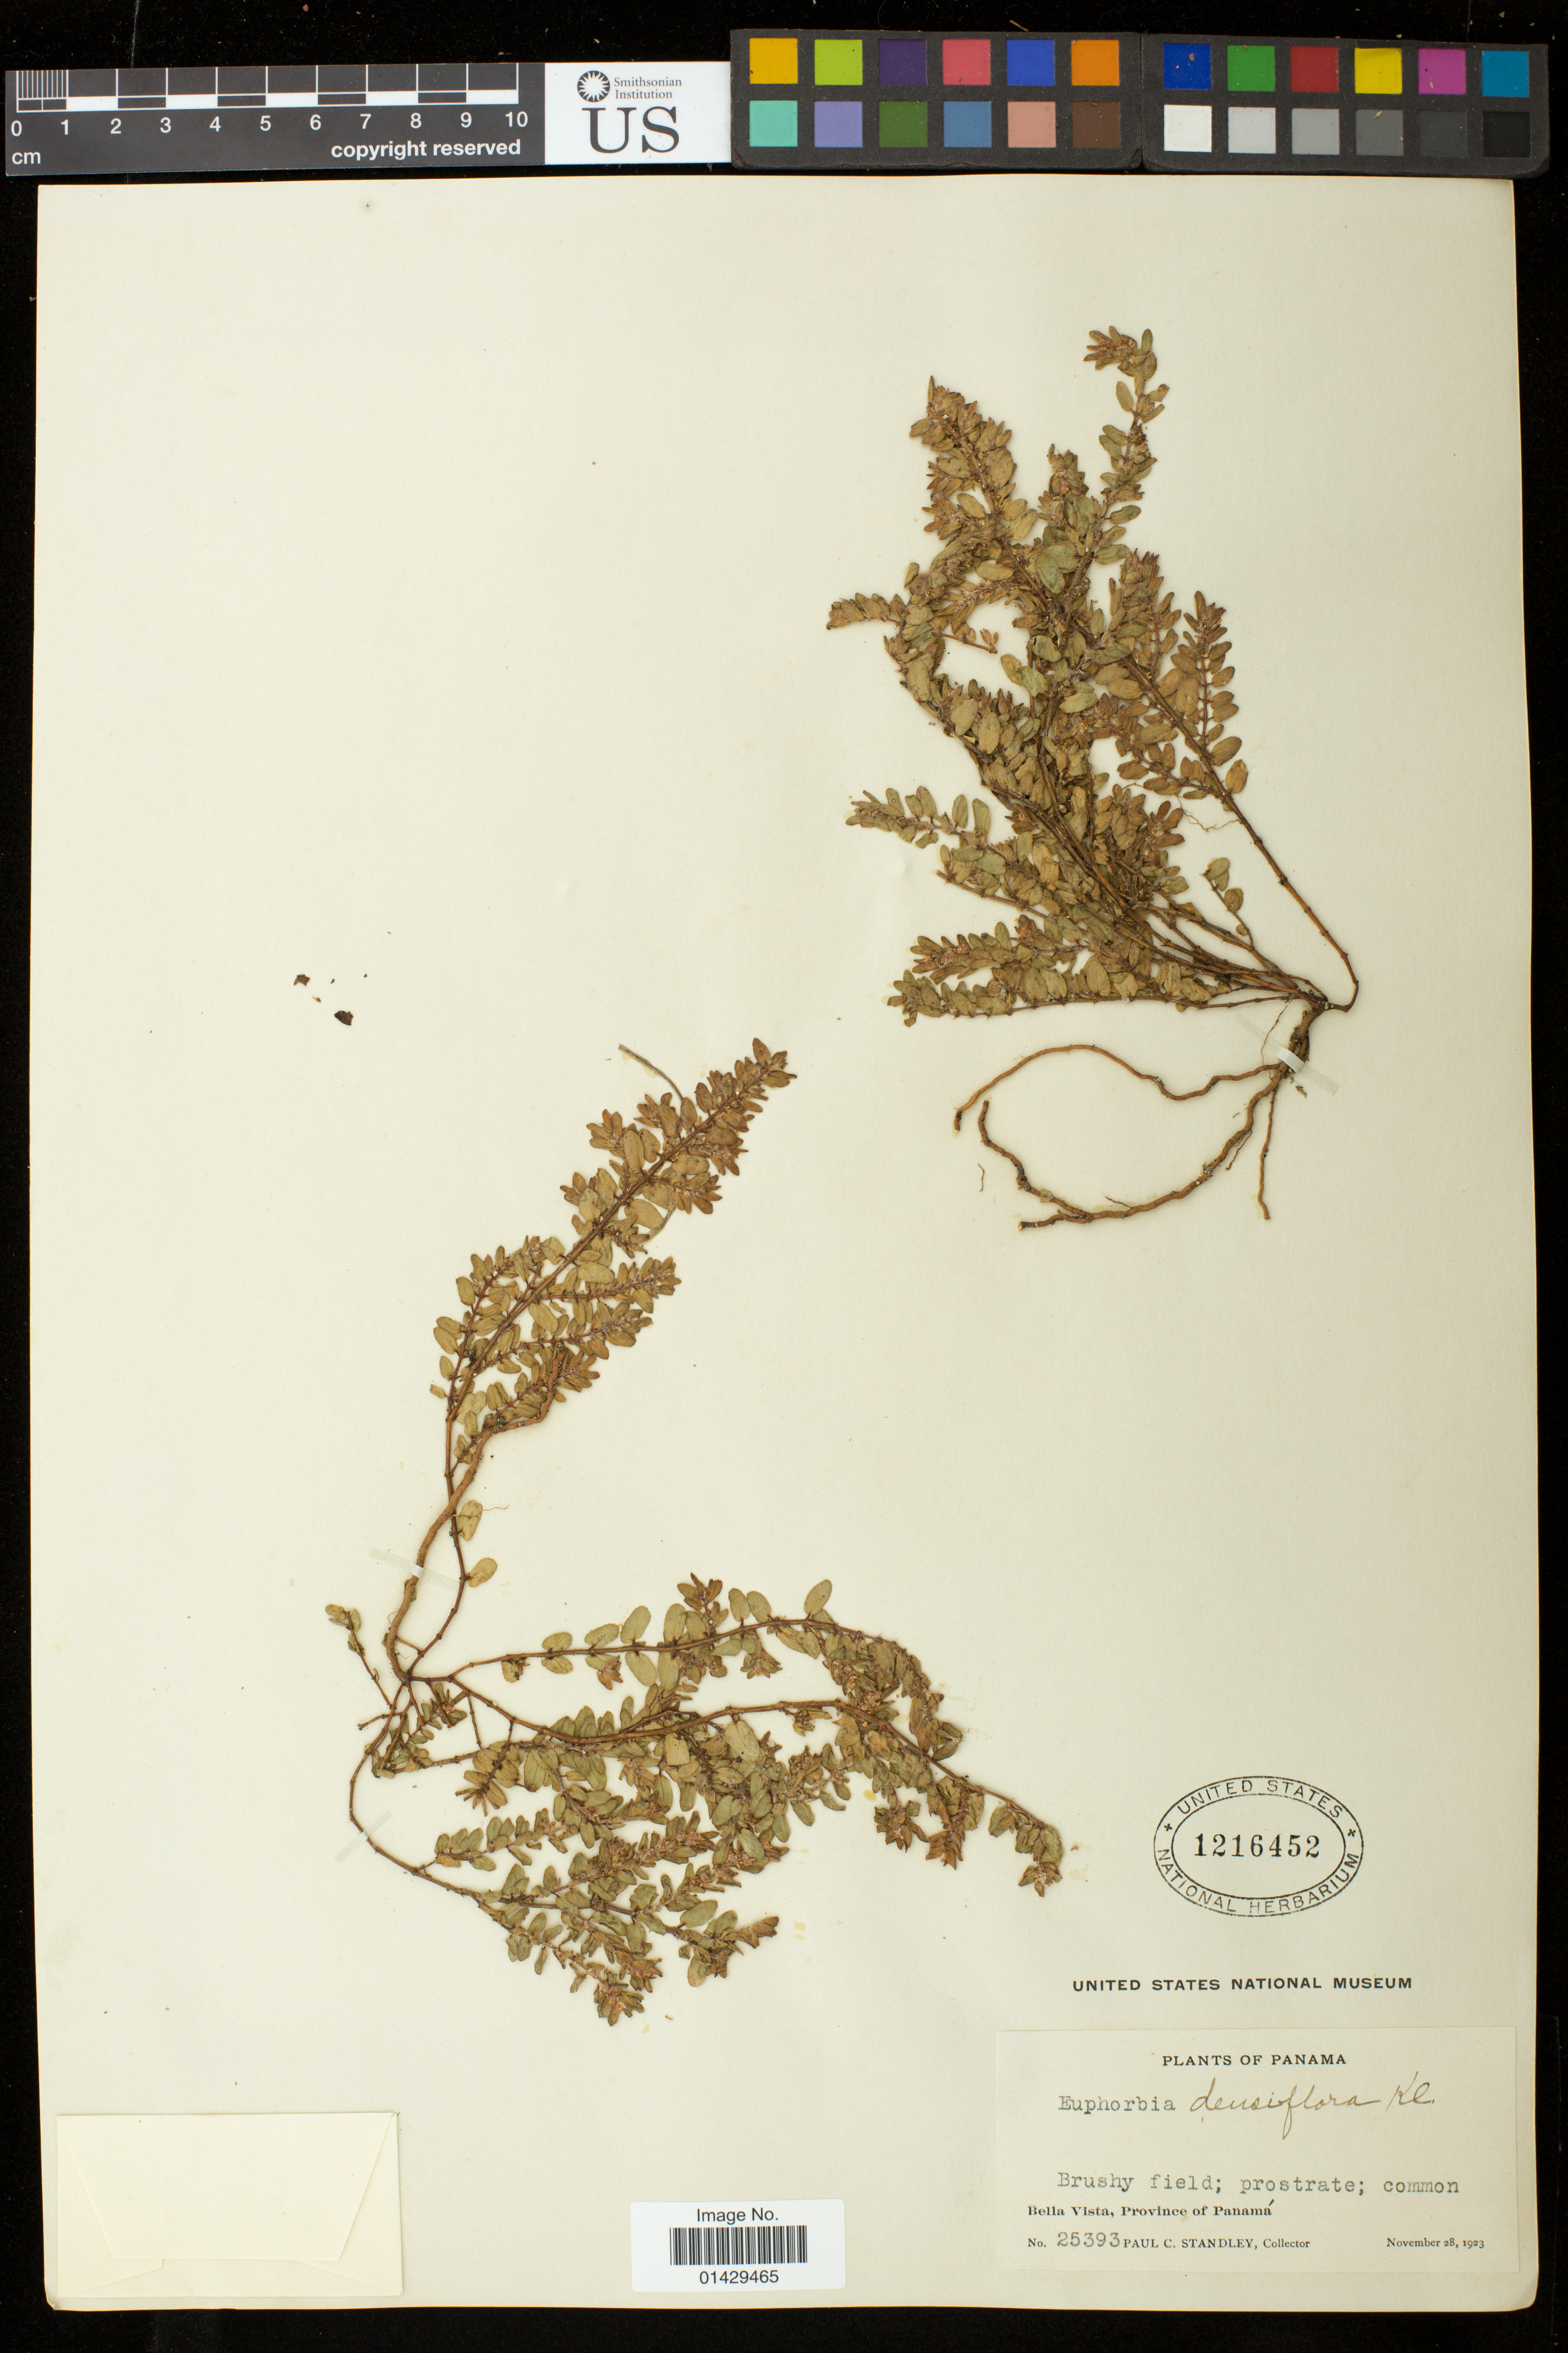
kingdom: Plantae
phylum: Tracheophyta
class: Magnoliopsida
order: Malpighiales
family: Euphorbiaceae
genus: Euphorbia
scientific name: Euphorbia densiflora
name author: (Klotzsch & Garcke) Klotzsch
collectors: P. C. Standley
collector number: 25393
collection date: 1923-11-28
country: Panama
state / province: Panamá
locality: Bella Vista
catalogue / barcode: US 1216452